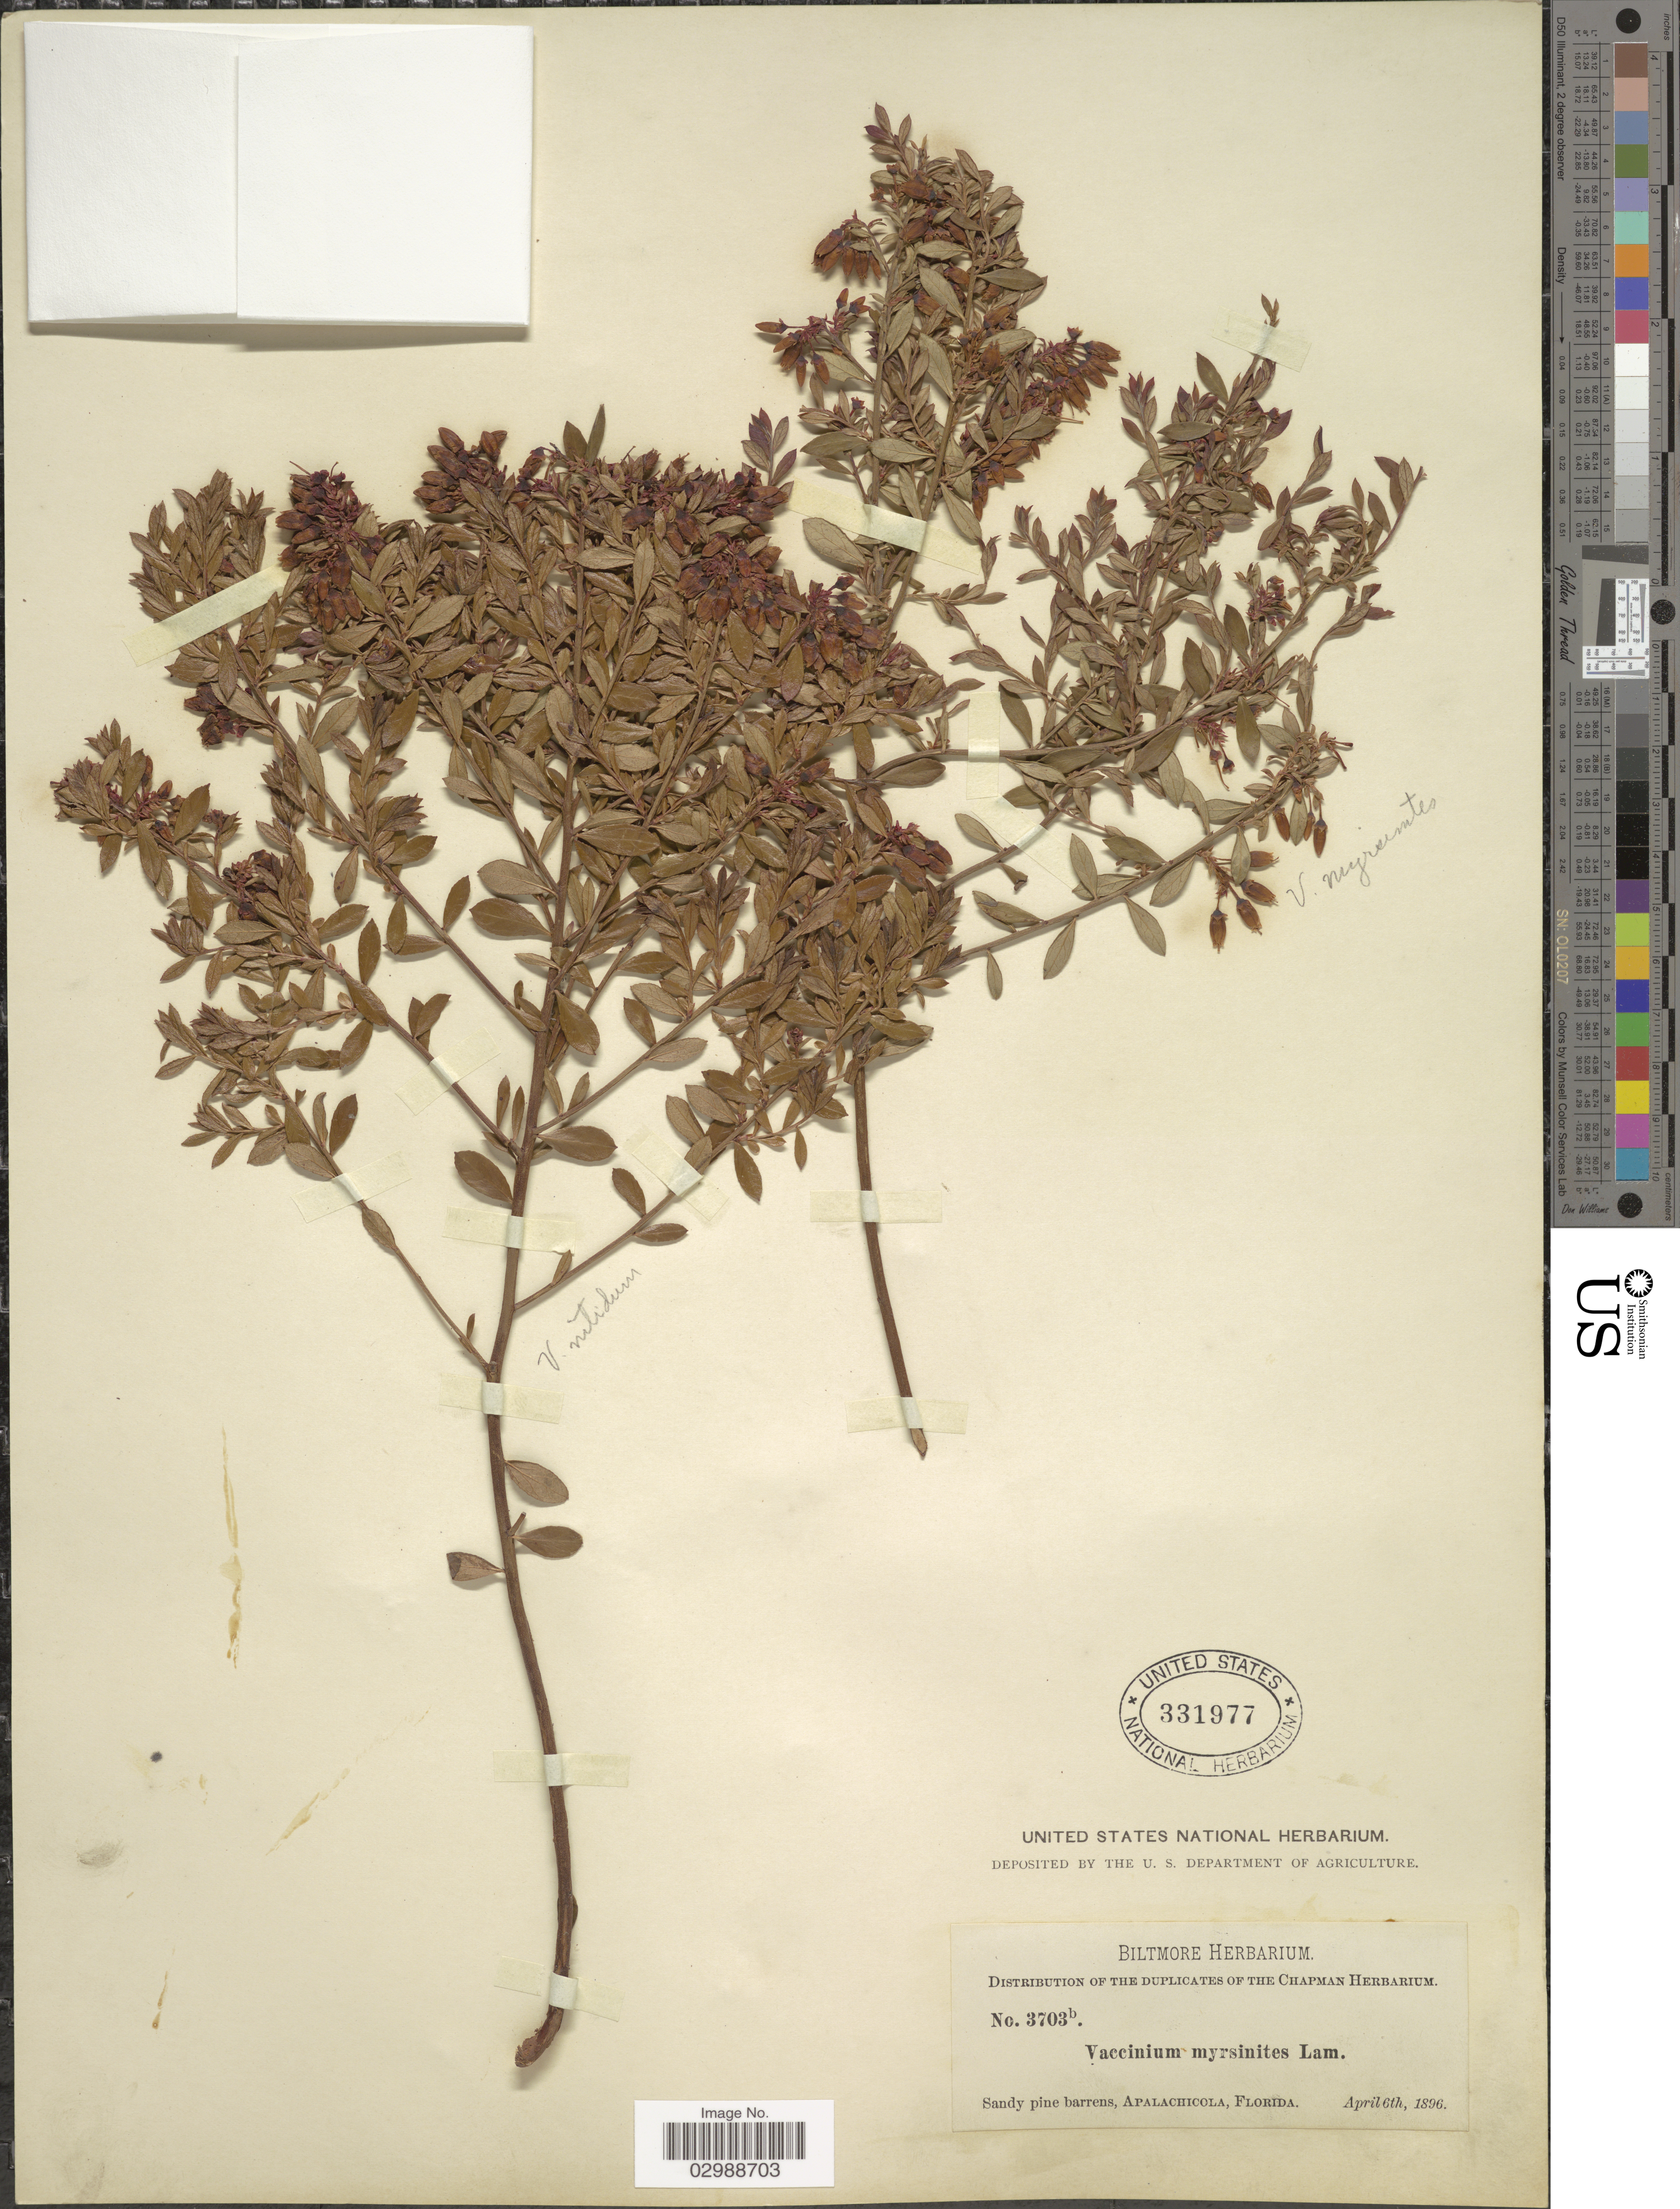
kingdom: Plantae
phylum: Tracheophyta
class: Magnoliopsida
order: Ericales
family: Ericaceae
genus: Vaccinium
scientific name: Vaccinium myrsinites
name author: Lam.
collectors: ex herb. Biltmore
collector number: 3703b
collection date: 1896-04-06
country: United States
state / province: Florida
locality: Apalachicola.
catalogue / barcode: US 331977